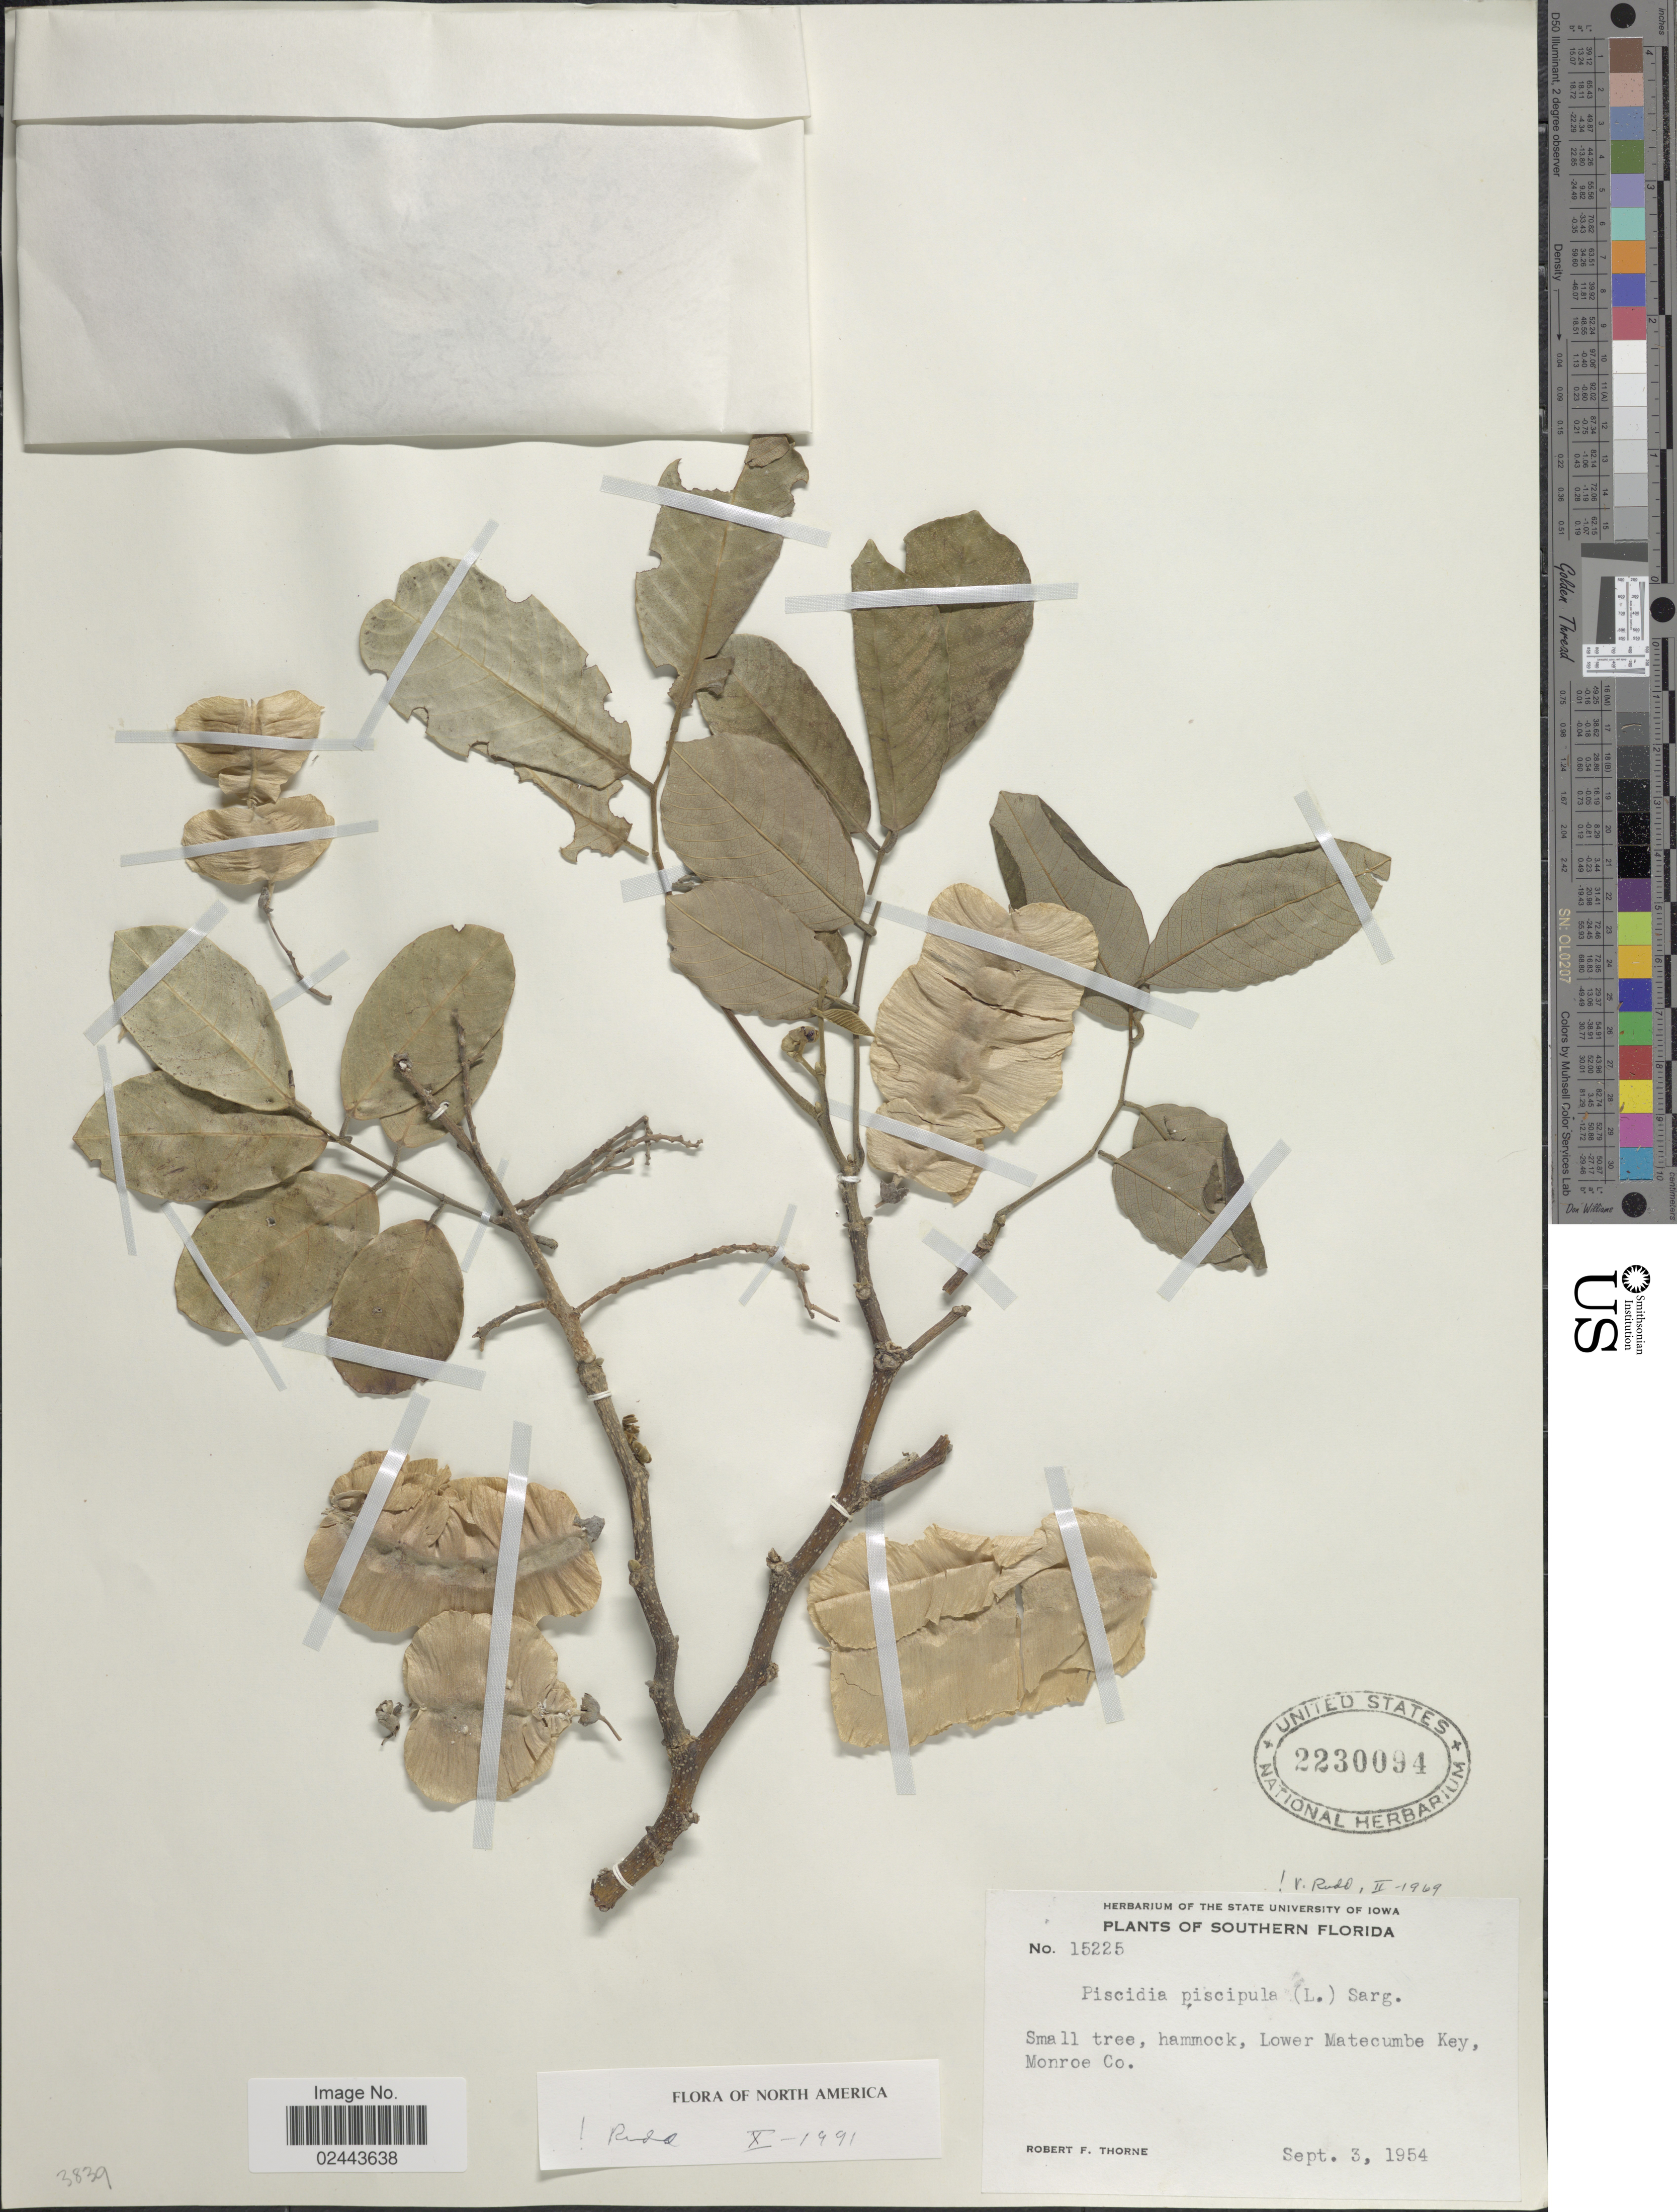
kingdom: Plantae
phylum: Tracheophyta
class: Magnoliopsida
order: Fabales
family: Fabaceae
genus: Piscidia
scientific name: Piscidia piscipula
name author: (L.) Sarg.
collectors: R. F. Thorne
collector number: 15225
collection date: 1954-09-03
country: United States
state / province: Florida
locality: Southern Florida, hammock, Lower Matecumbe Key, Monroe Co.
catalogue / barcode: US 2230094